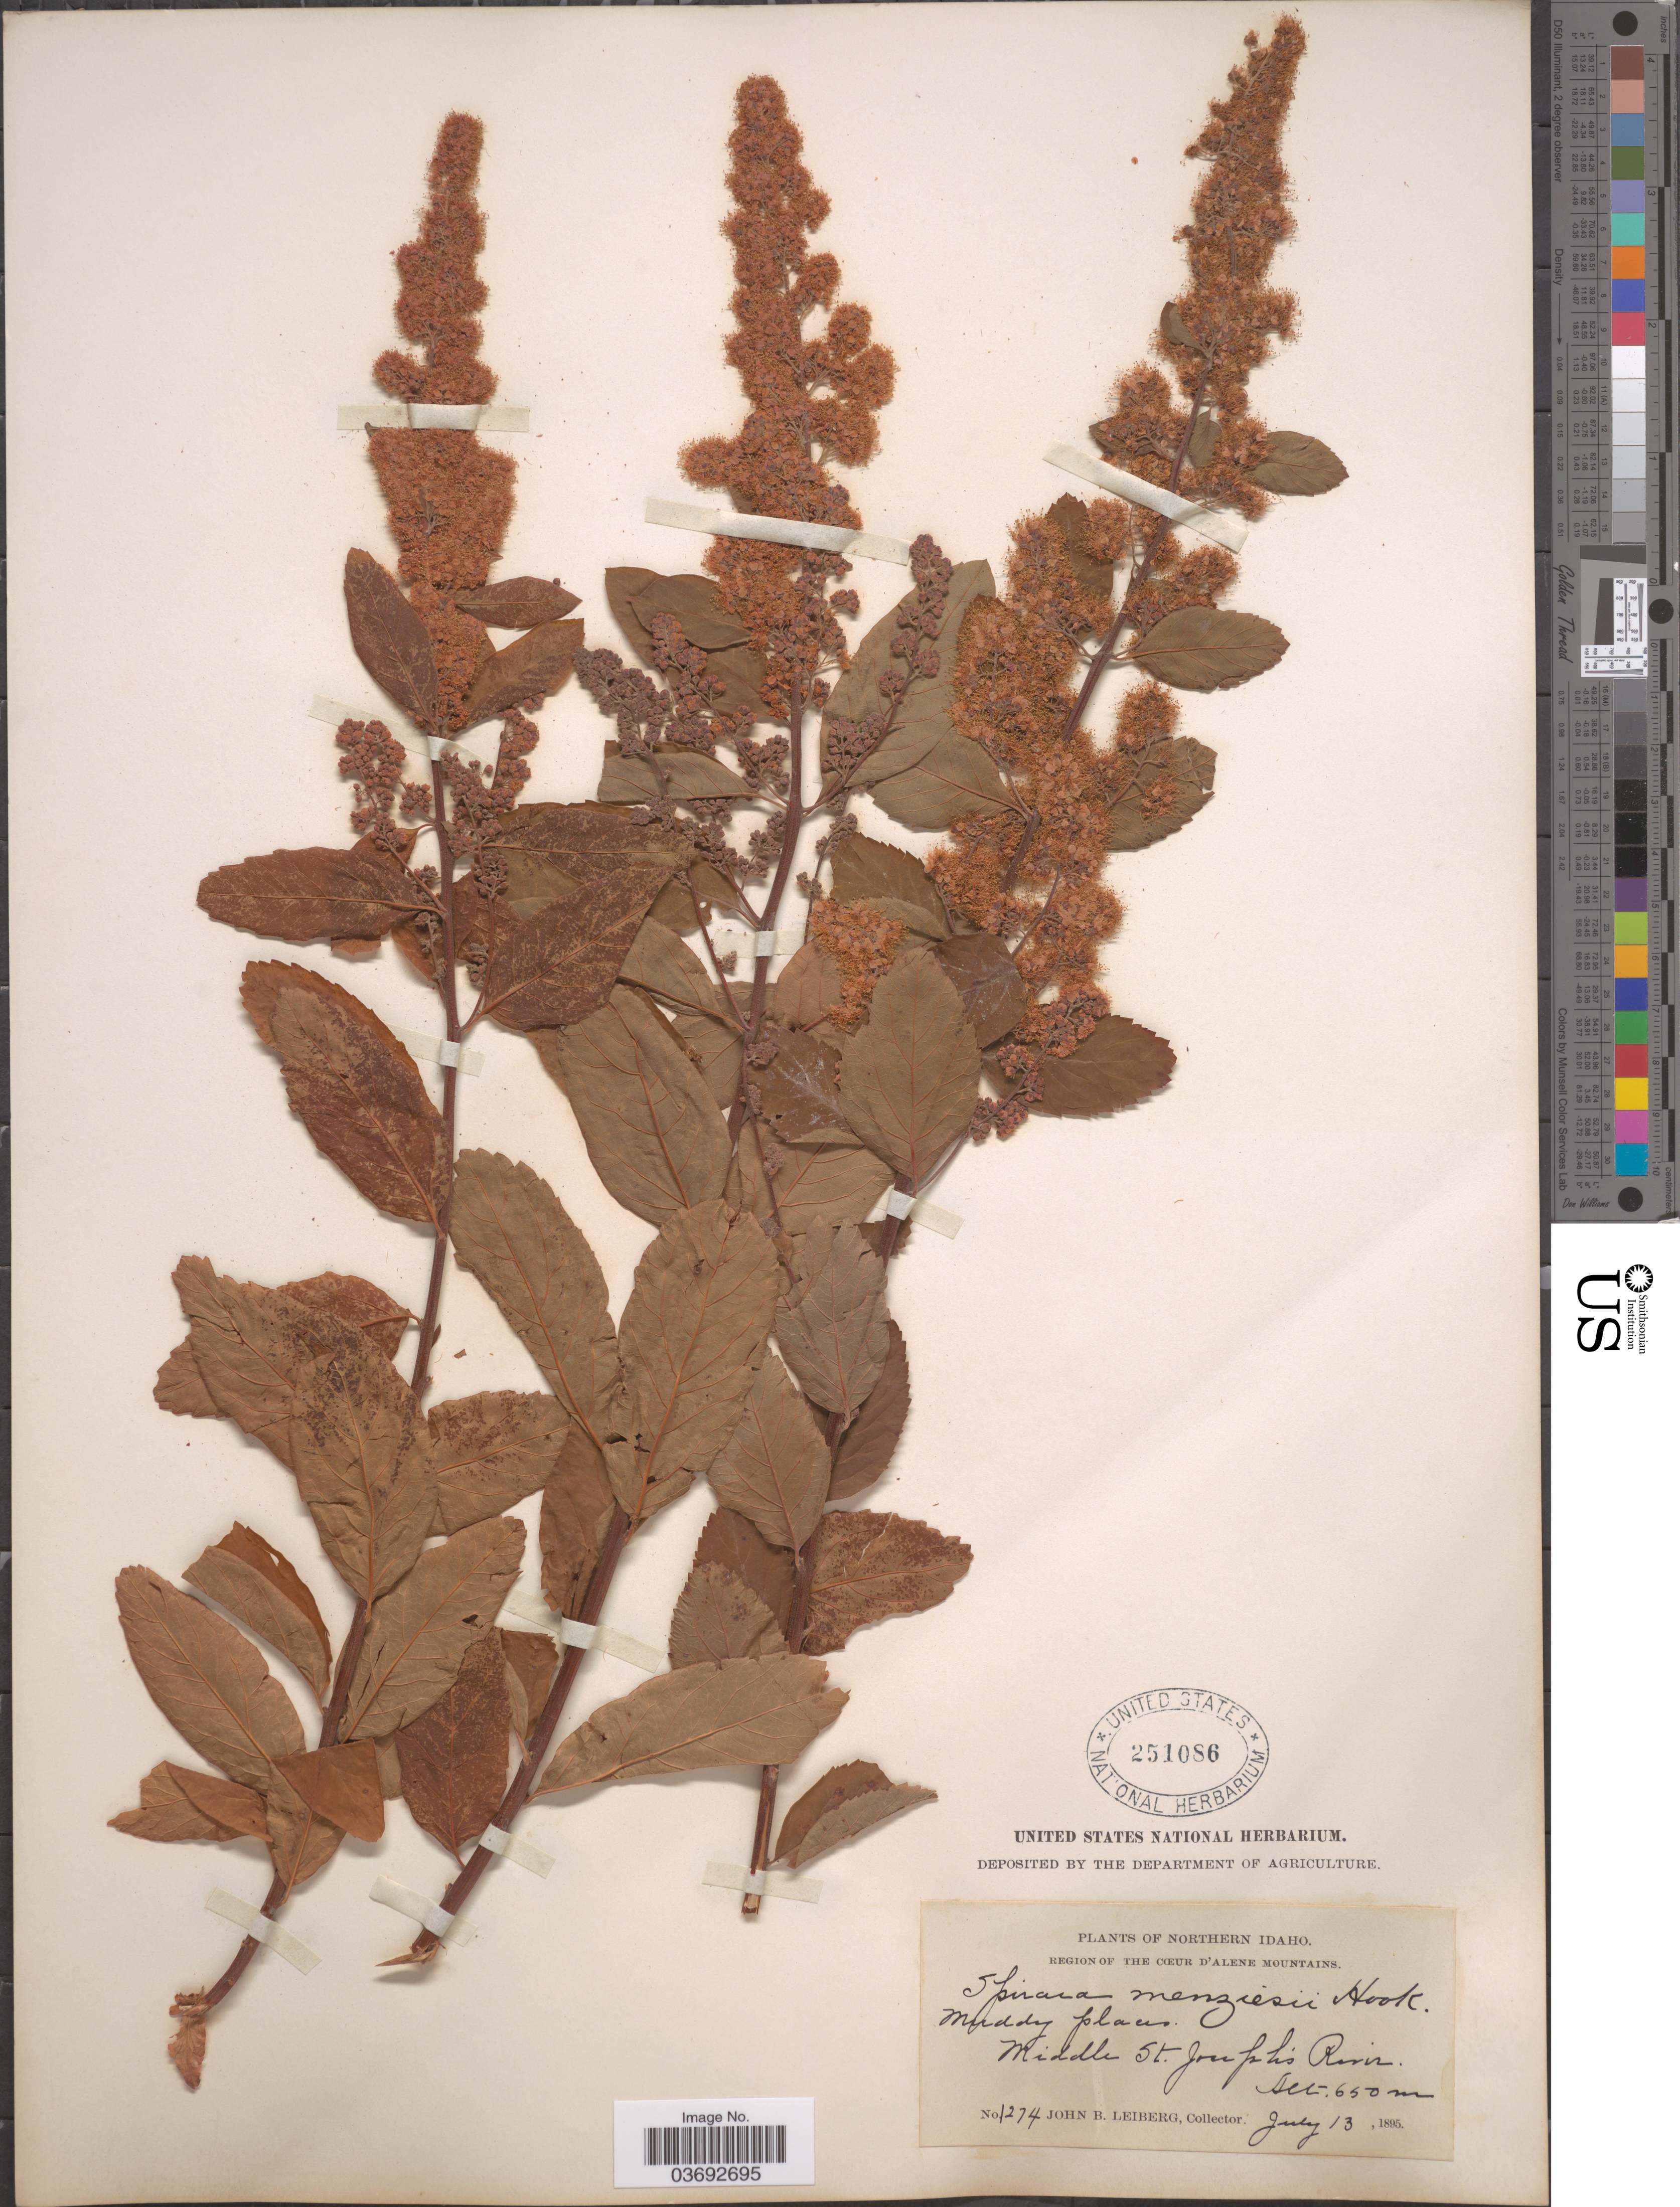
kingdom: Plantae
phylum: Tracheophyta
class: Magnoliopsida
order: Rosales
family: Rosaceae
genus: Spiraea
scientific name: Spiraea menziesii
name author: Hook.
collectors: J. B. Leiberg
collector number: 1274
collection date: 1895-07-13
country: United States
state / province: Idaho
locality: Northern Idaho. Region of the Cœur d'Alene Mountains. Middle St. Joseph's River.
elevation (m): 650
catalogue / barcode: US 251086